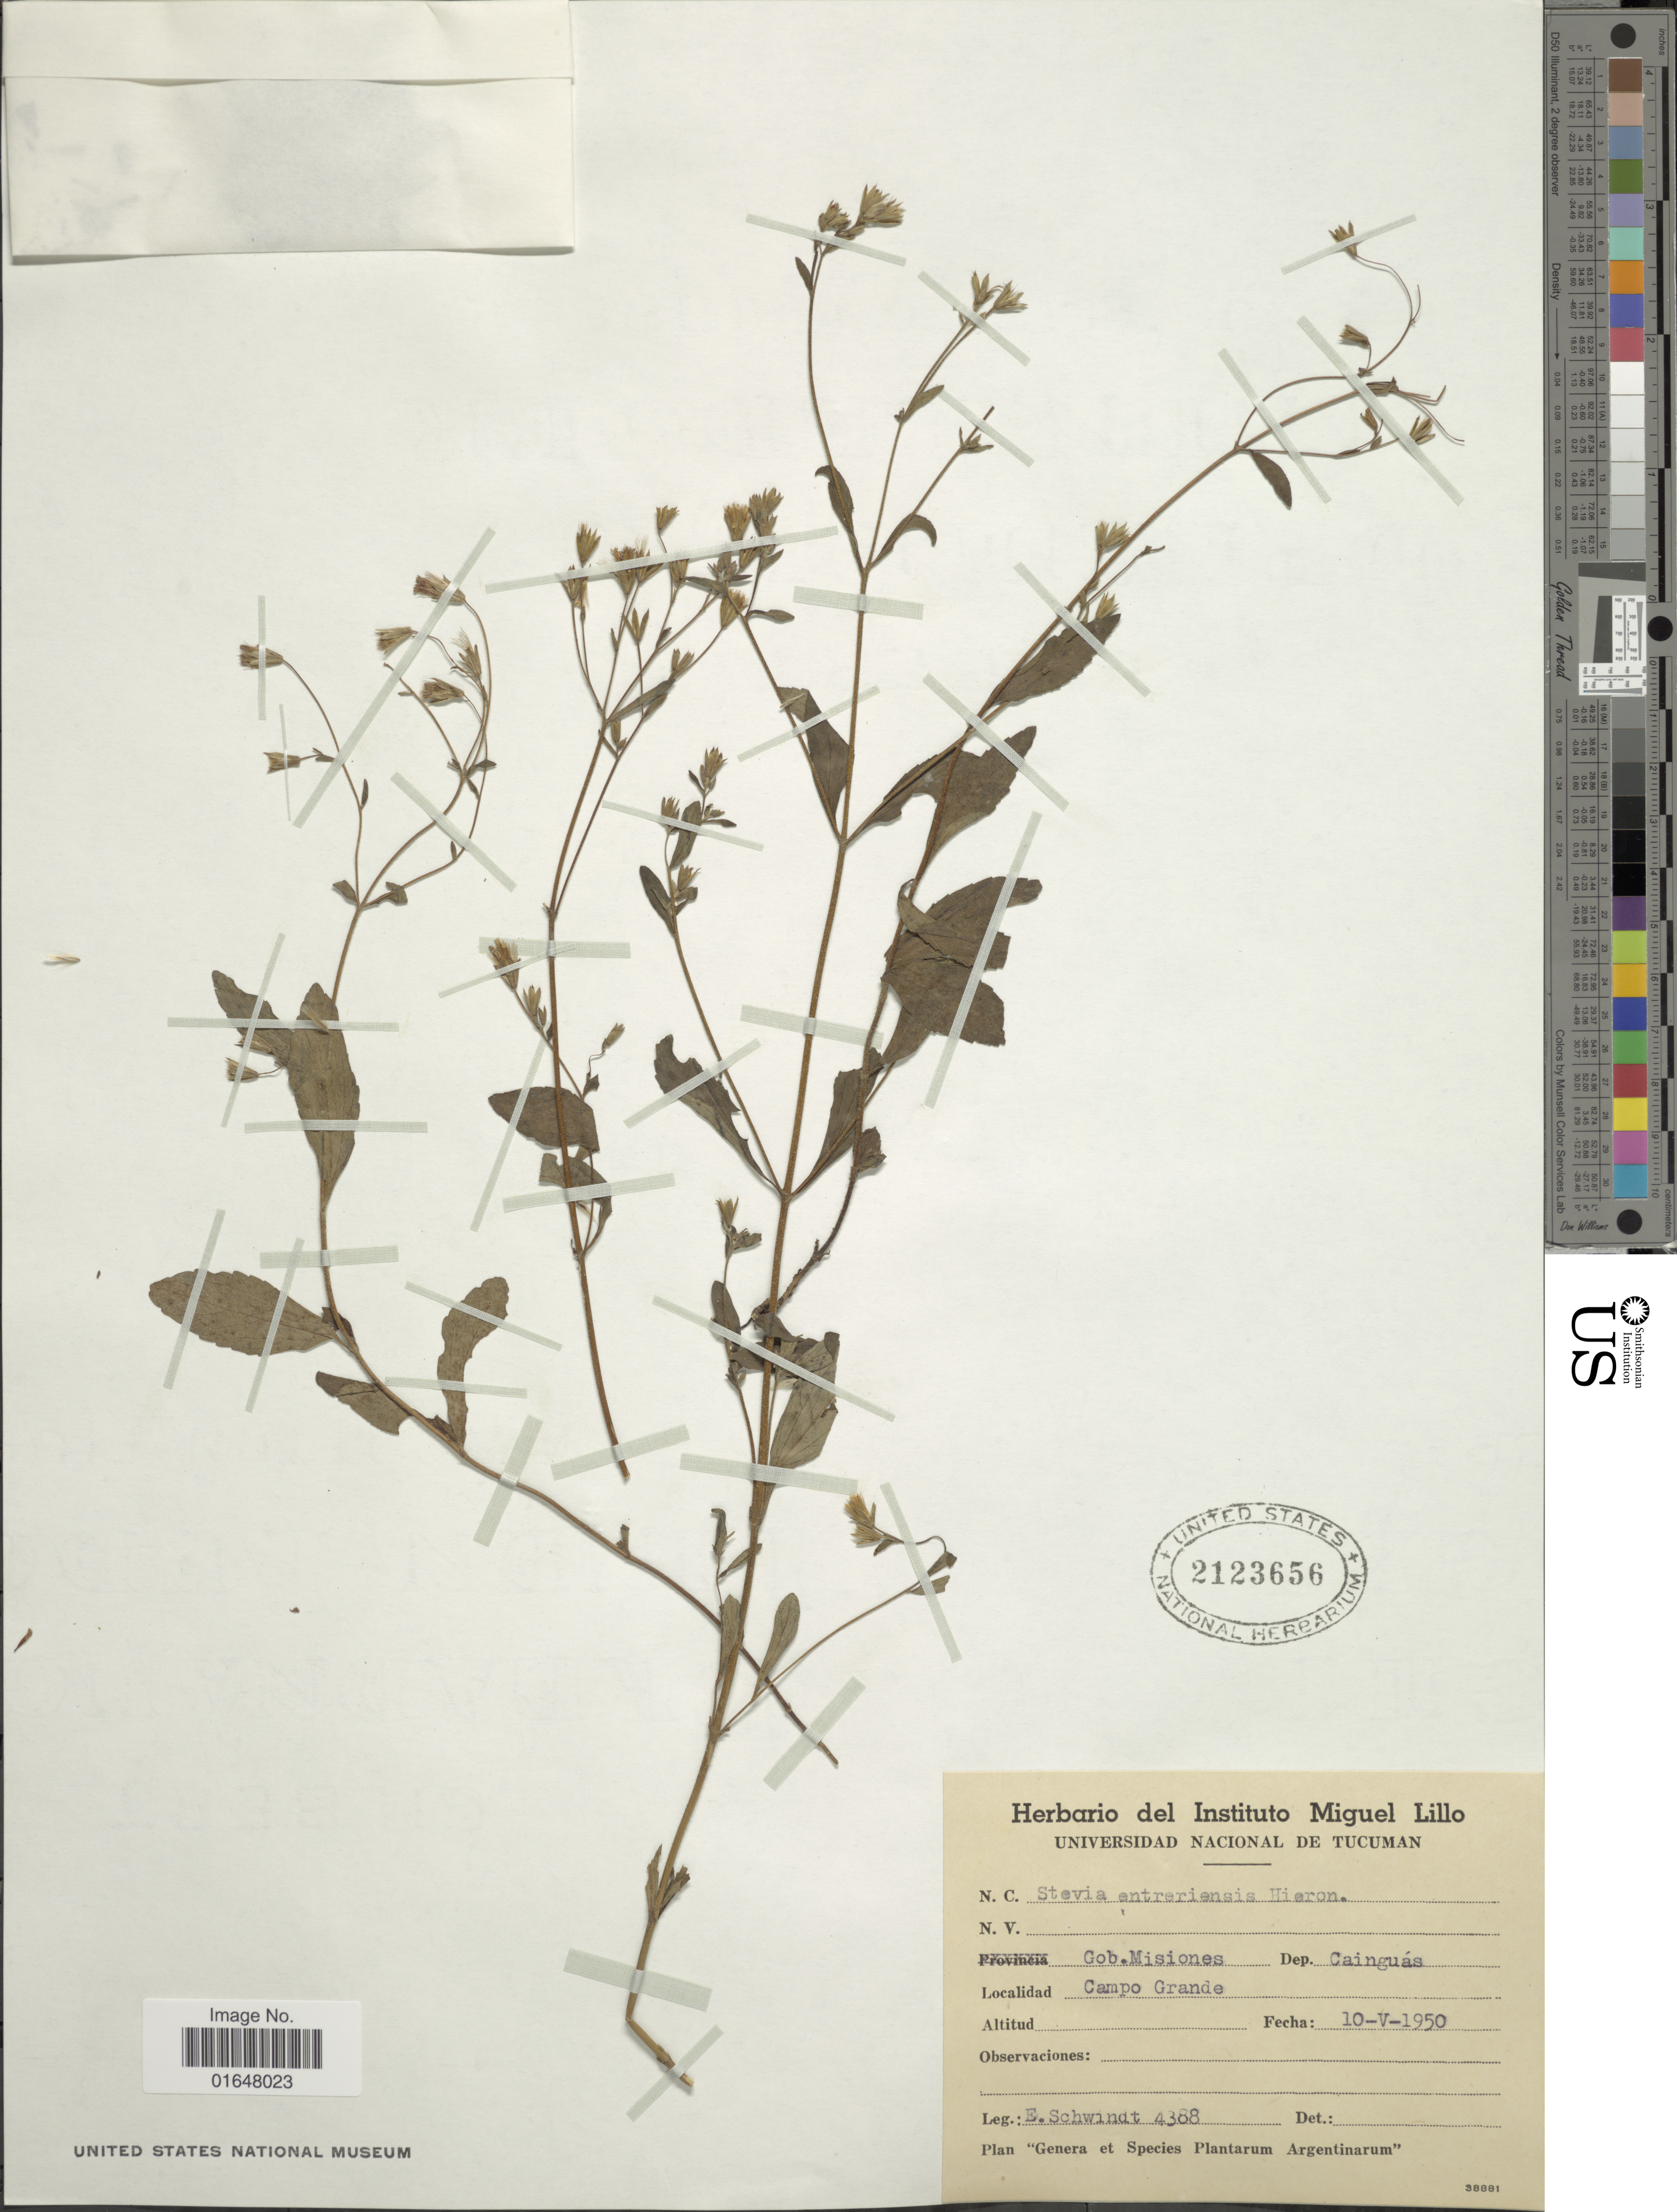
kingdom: Plantae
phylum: Tracheophyta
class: Magnoliopsida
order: Asterales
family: Asteraceae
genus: Stevia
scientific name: Stevia entreriensis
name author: Hieron.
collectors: E. Schwindt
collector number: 4388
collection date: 1950-05-10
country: Argentina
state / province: Misiones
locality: Gob. Misiones, Dep. Cainguas, Campo Grande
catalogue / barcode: US 2123656